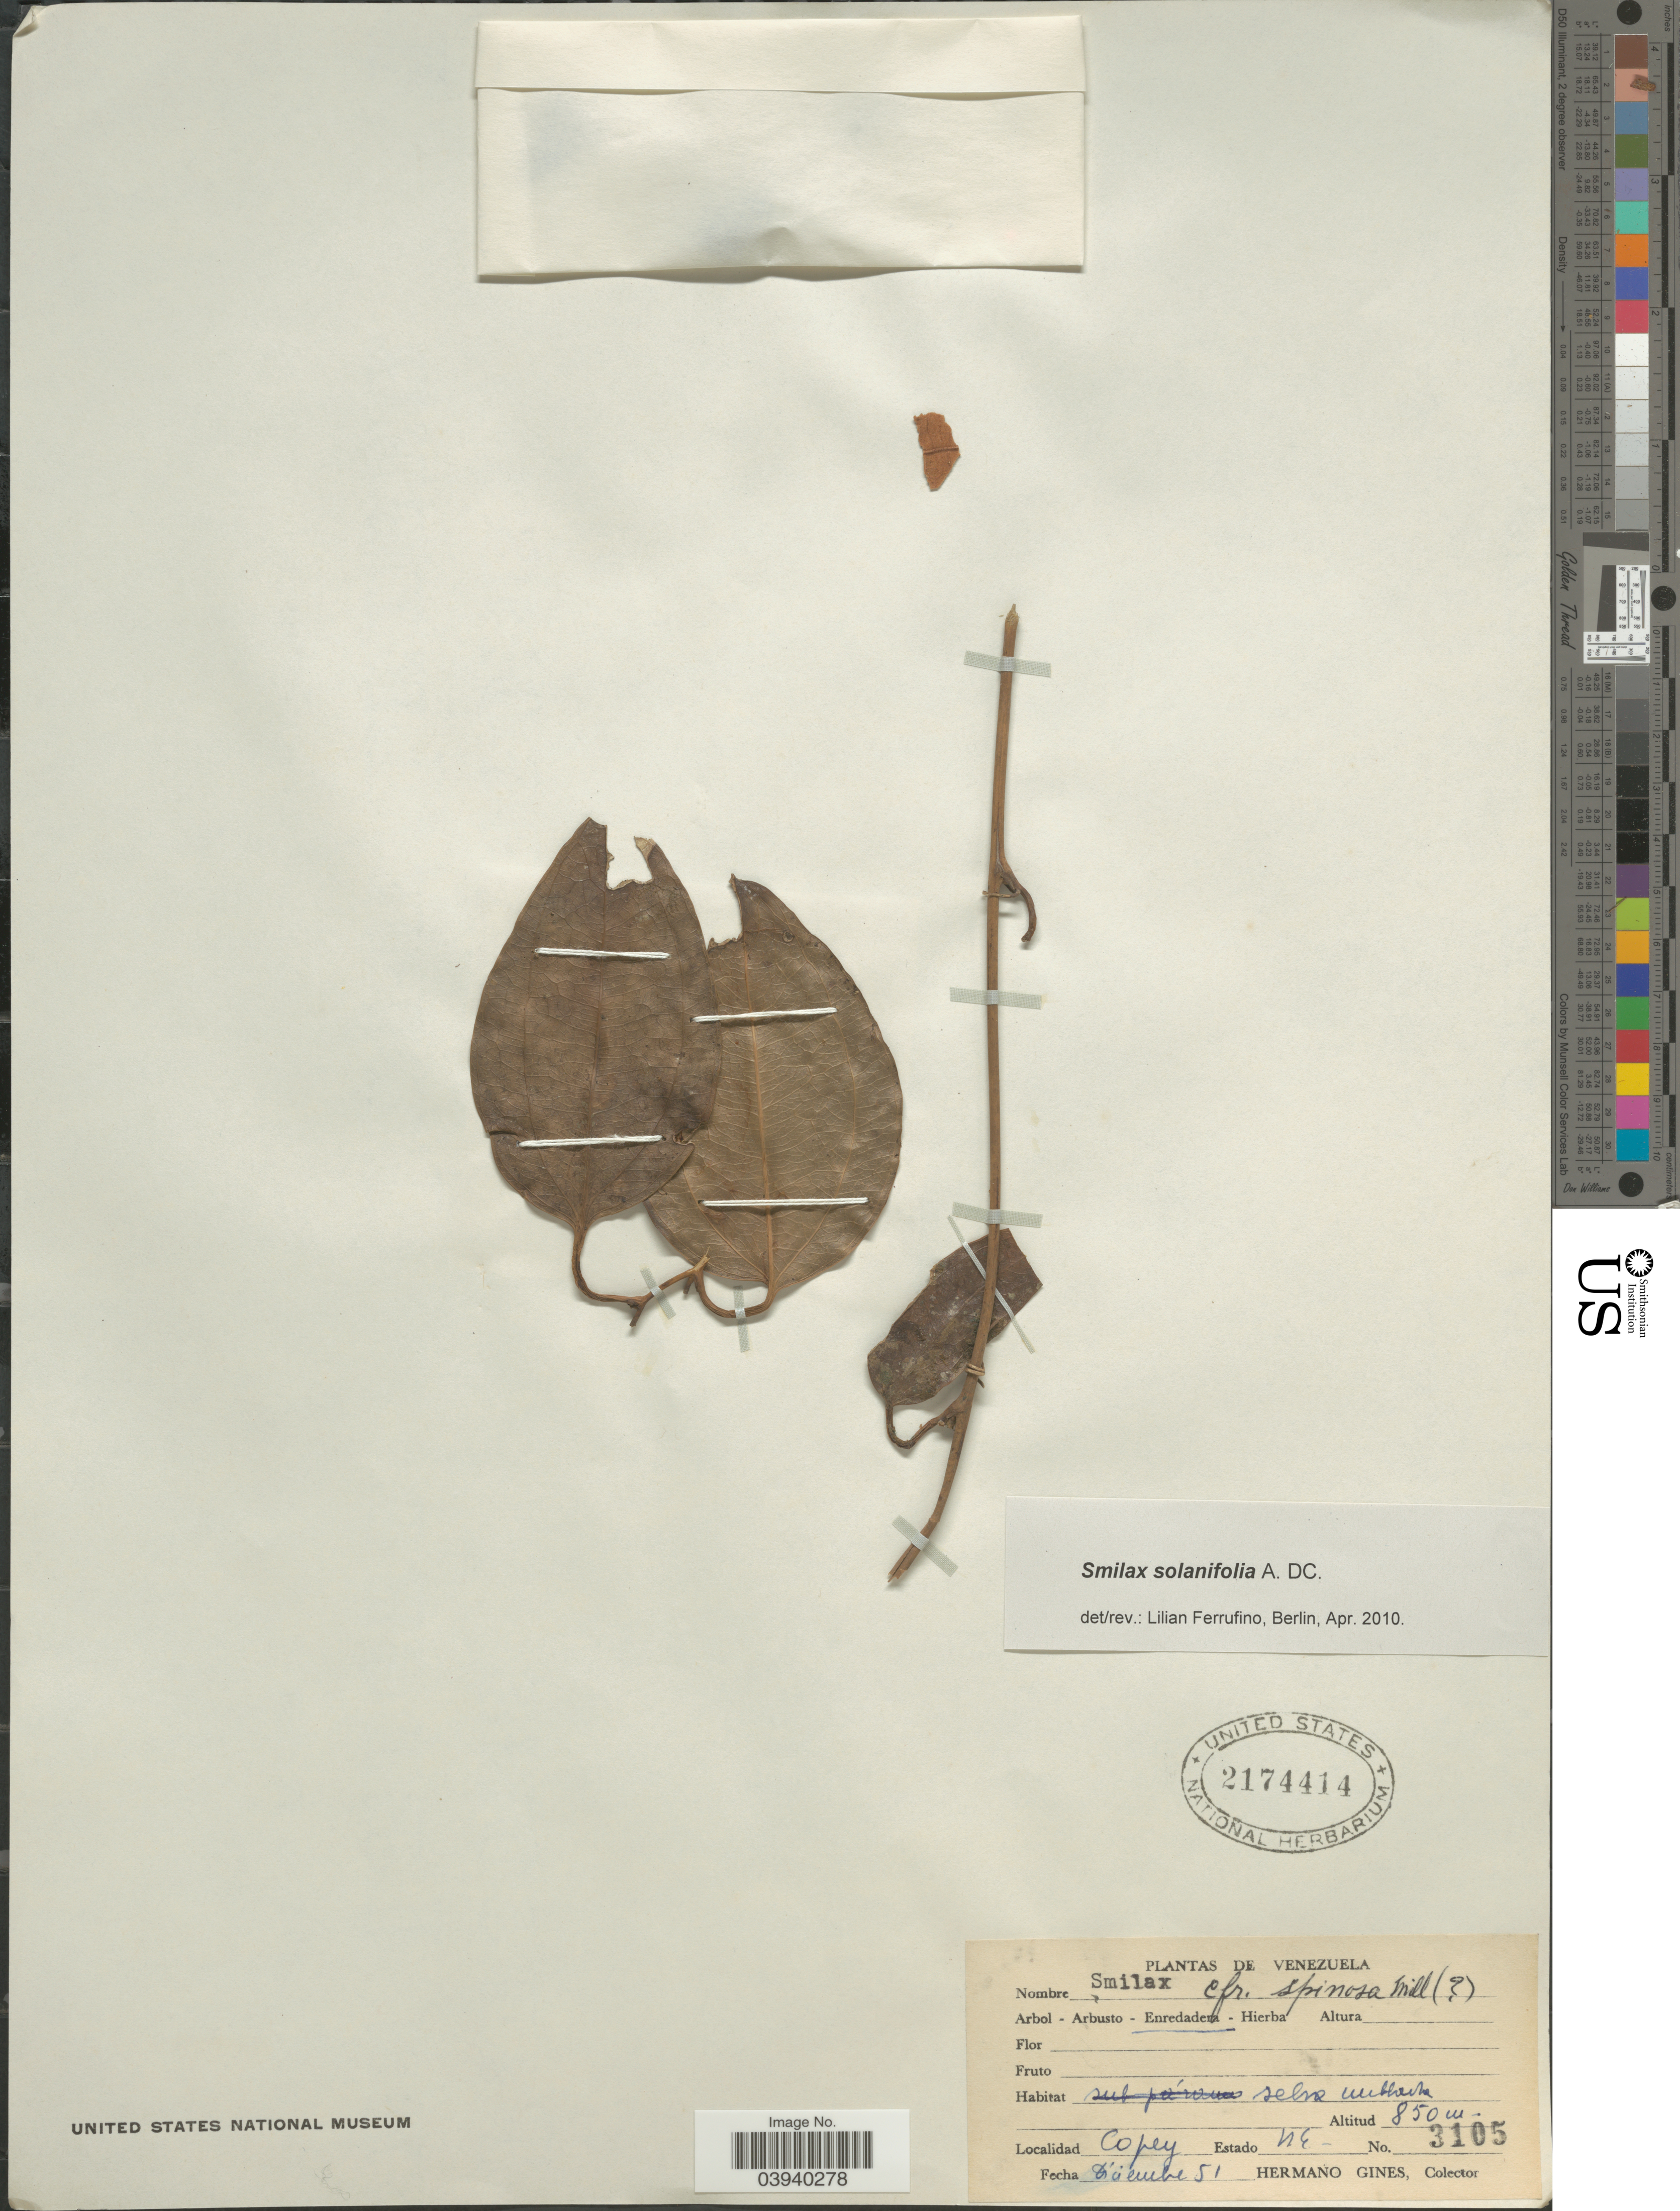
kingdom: Plantae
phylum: Tracheophyta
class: Liliopsida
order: Liliales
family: Smilacaceae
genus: Smilax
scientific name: Smilax solanifolia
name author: A. DC.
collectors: Bro. Gines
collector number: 3105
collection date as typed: Transcribed d/m/y: /12/51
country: Venezuela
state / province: Nueva Esparta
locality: Copey. Estado NE.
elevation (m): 850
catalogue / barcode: US 2174414